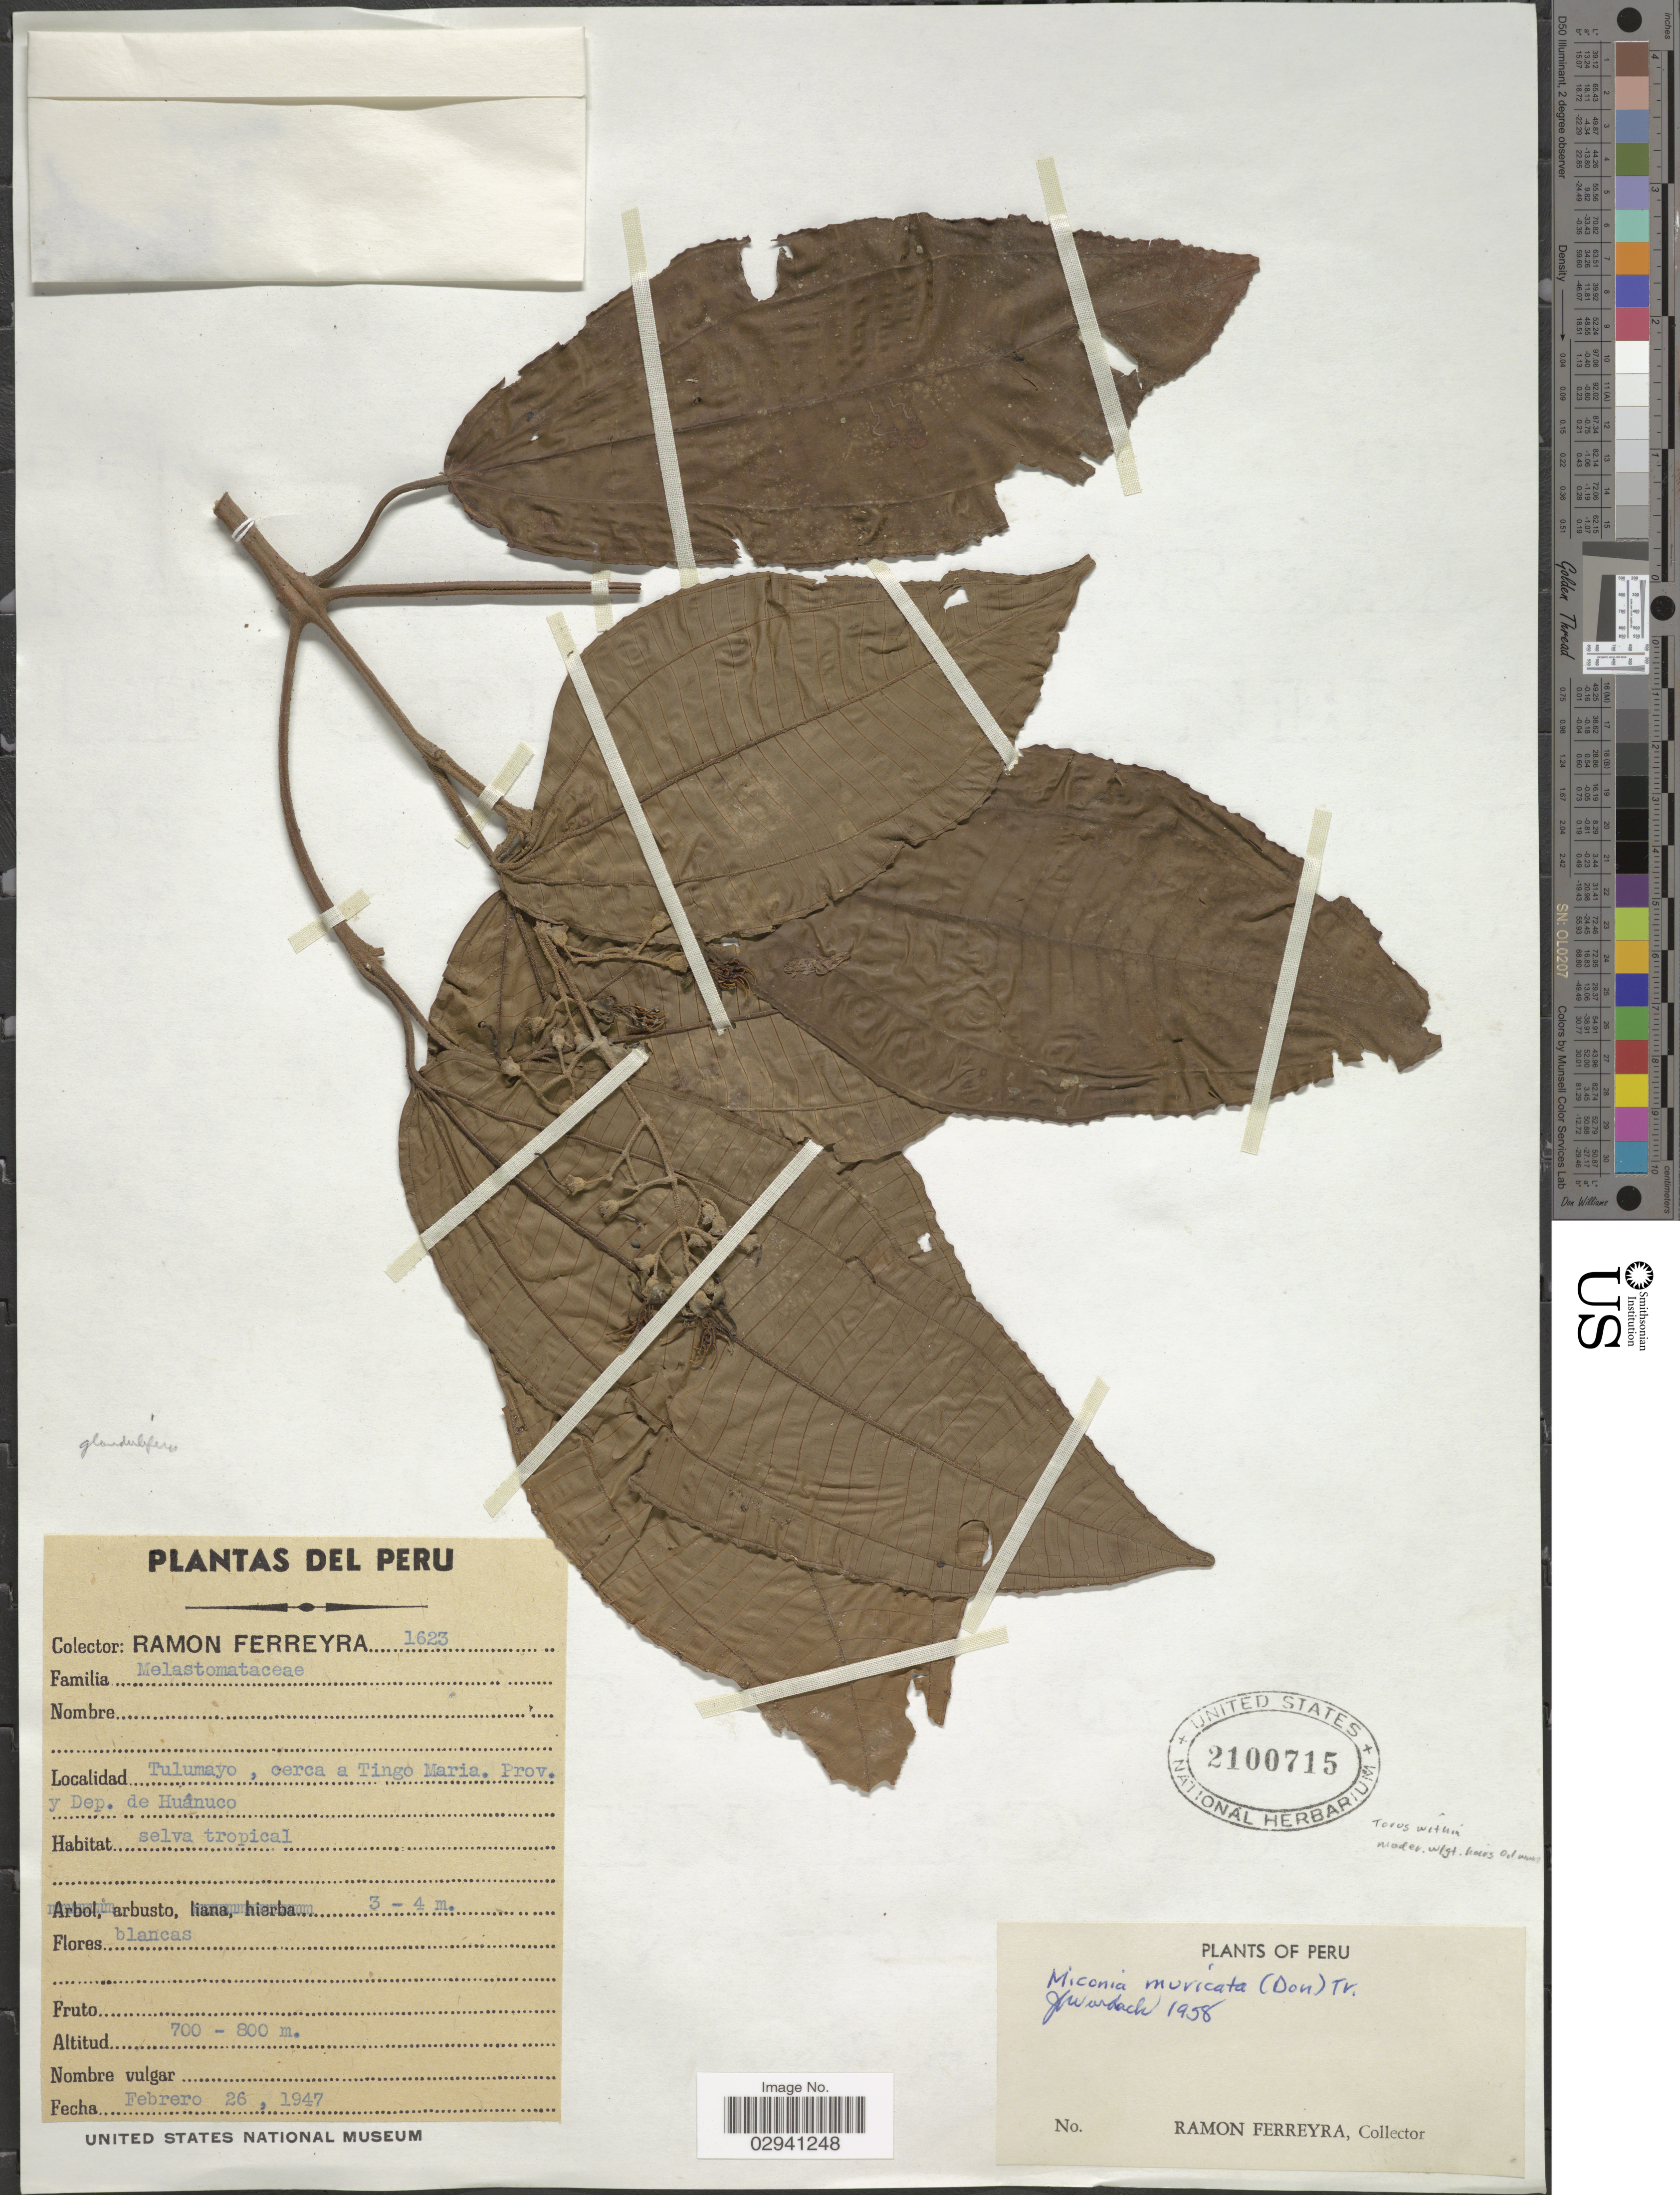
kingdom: Plantae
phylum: Tracheophyta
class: Magnoliopsida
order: Myrtales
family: Melastomataceae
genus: Miconia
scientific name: Miconia muricata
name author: (D. Don) Triana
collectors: R. A. Ferreyra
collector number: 1623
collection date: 1947-02-26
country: Peru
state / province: Huánuco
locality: Tulumayo, cerca a Tingo Maria. Prov. y Dep. de Huánuco.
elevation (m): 700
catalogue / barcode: US 2100715